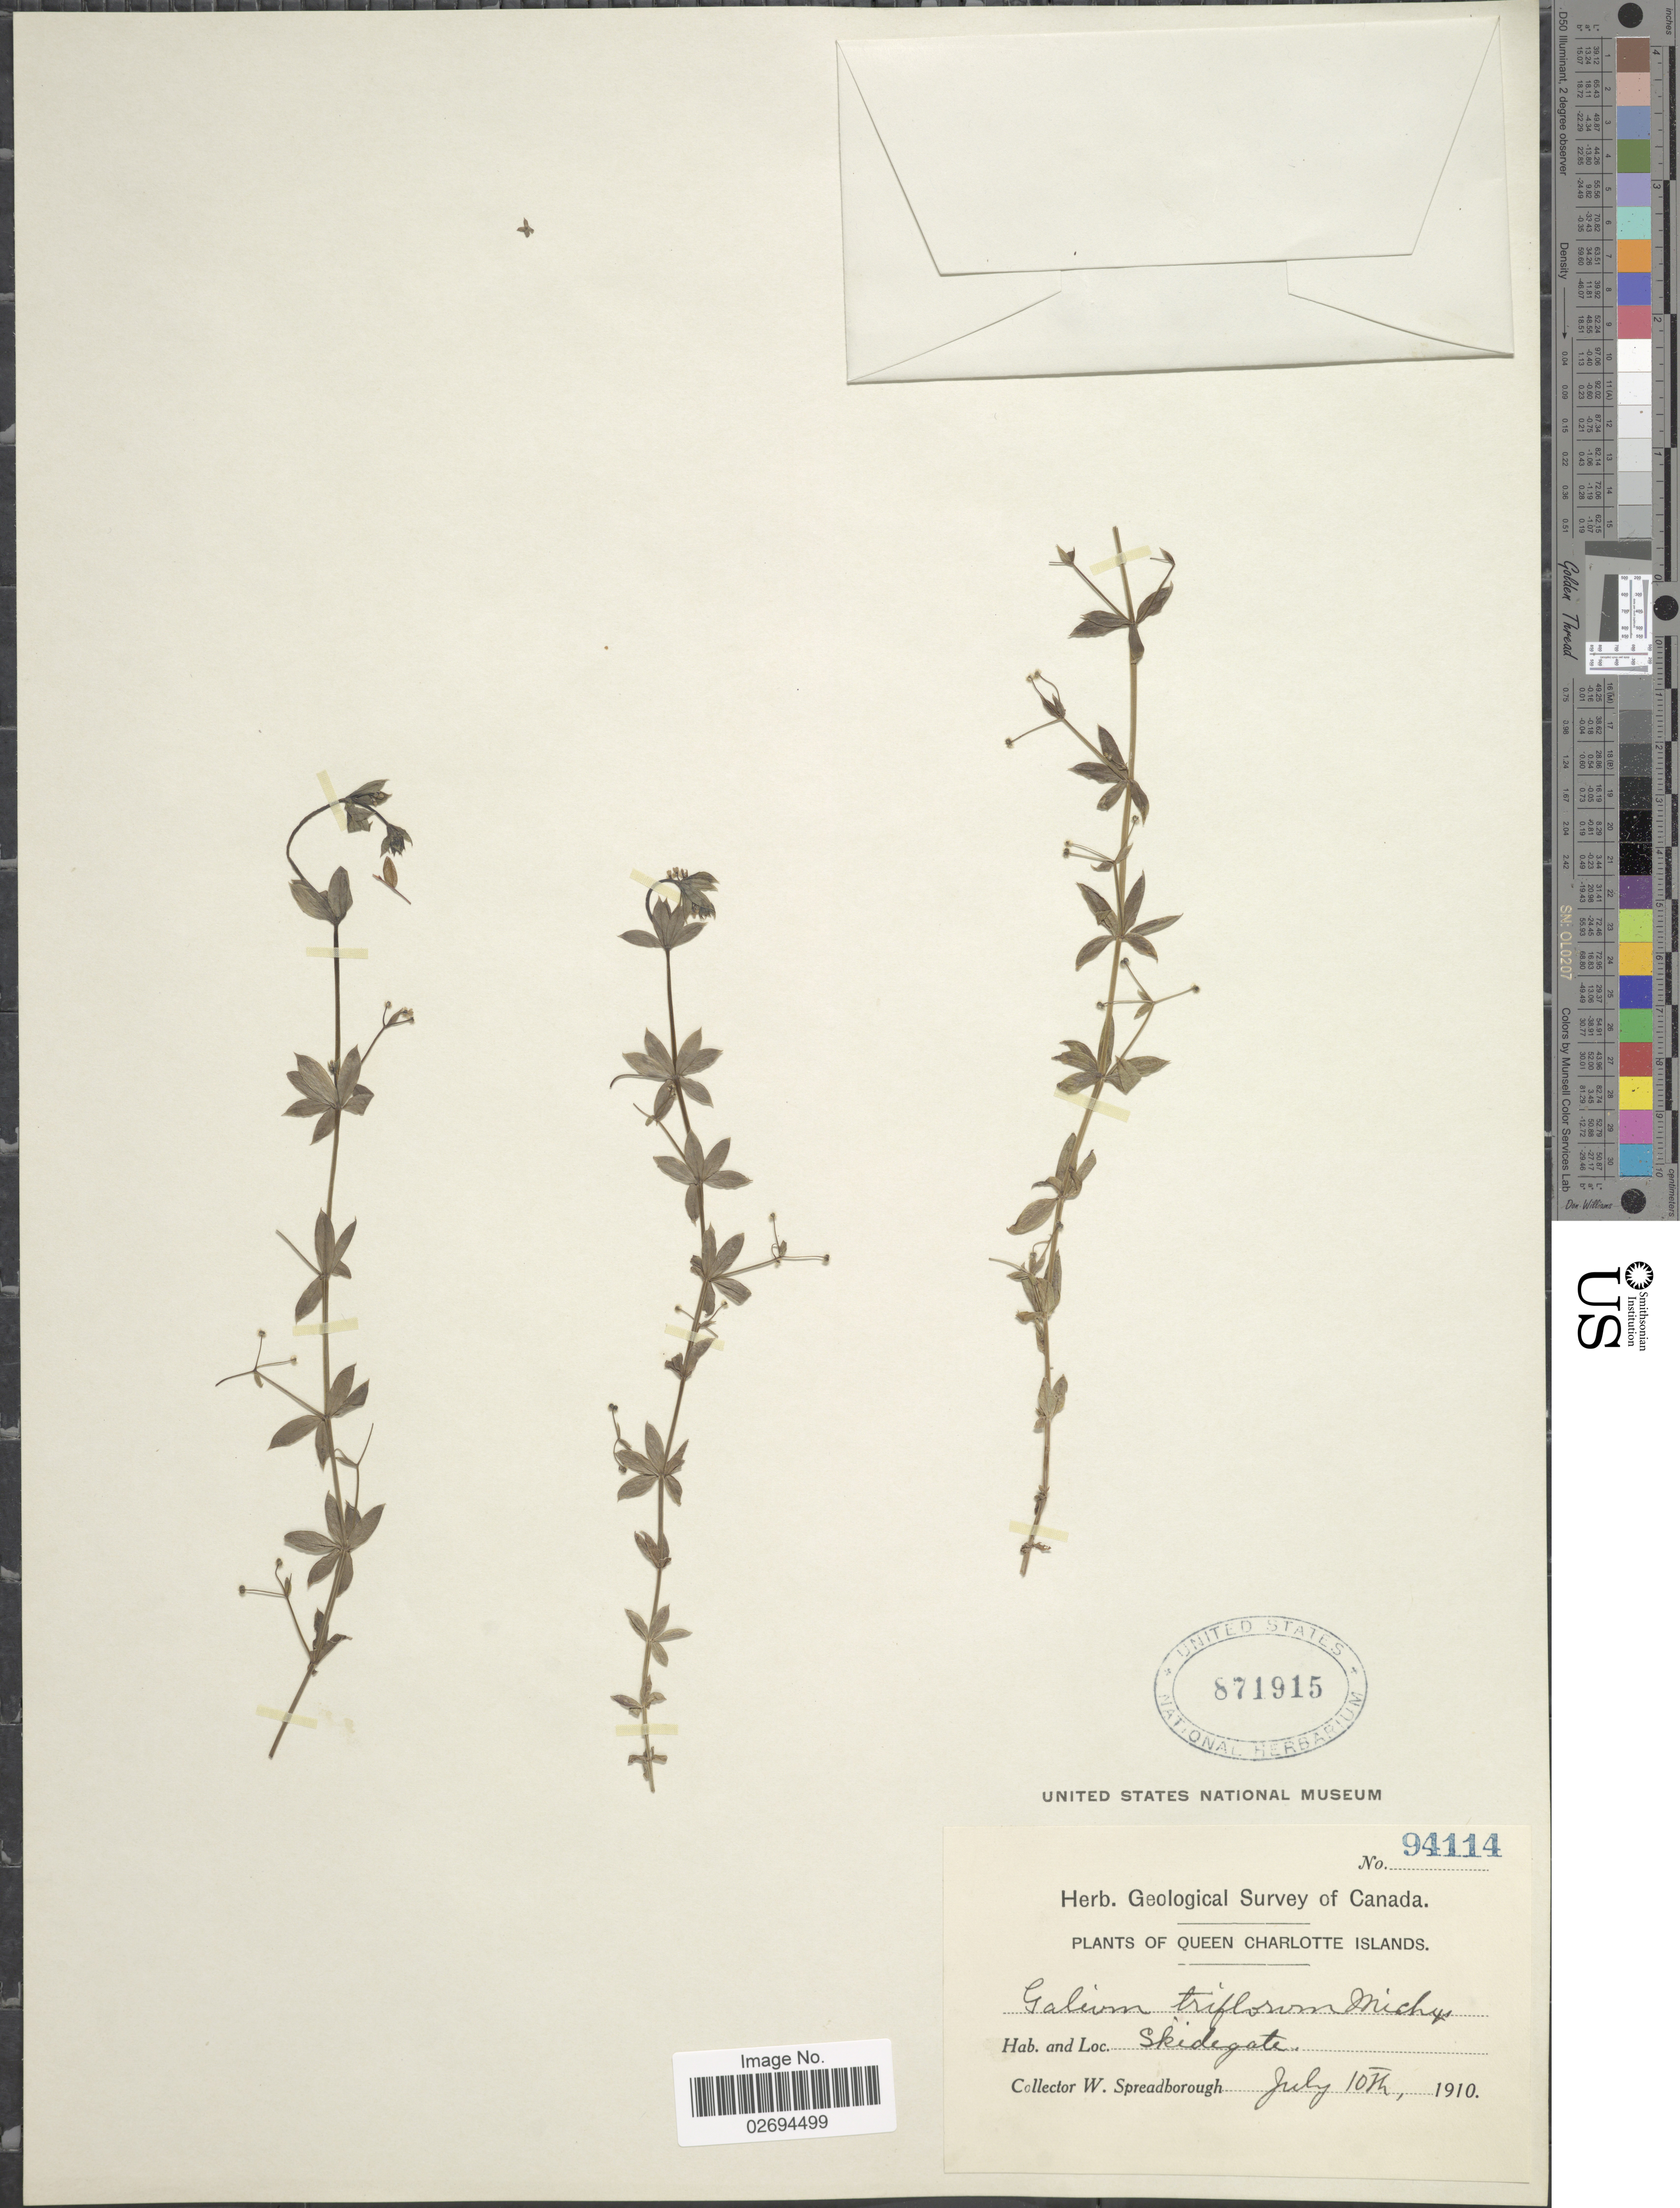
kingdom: Plantae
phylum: Tracheophyta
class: Magnoliopsida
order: Gentianales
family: Rubiaceae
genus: Galium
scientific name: Galium triflorum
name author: Michx.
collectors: W. Spreadborough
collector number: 94114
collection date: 1910-07-10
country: Canada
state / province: British Columbia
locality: Queen Charlotte Island. Skidegate.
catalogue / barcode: US 871915